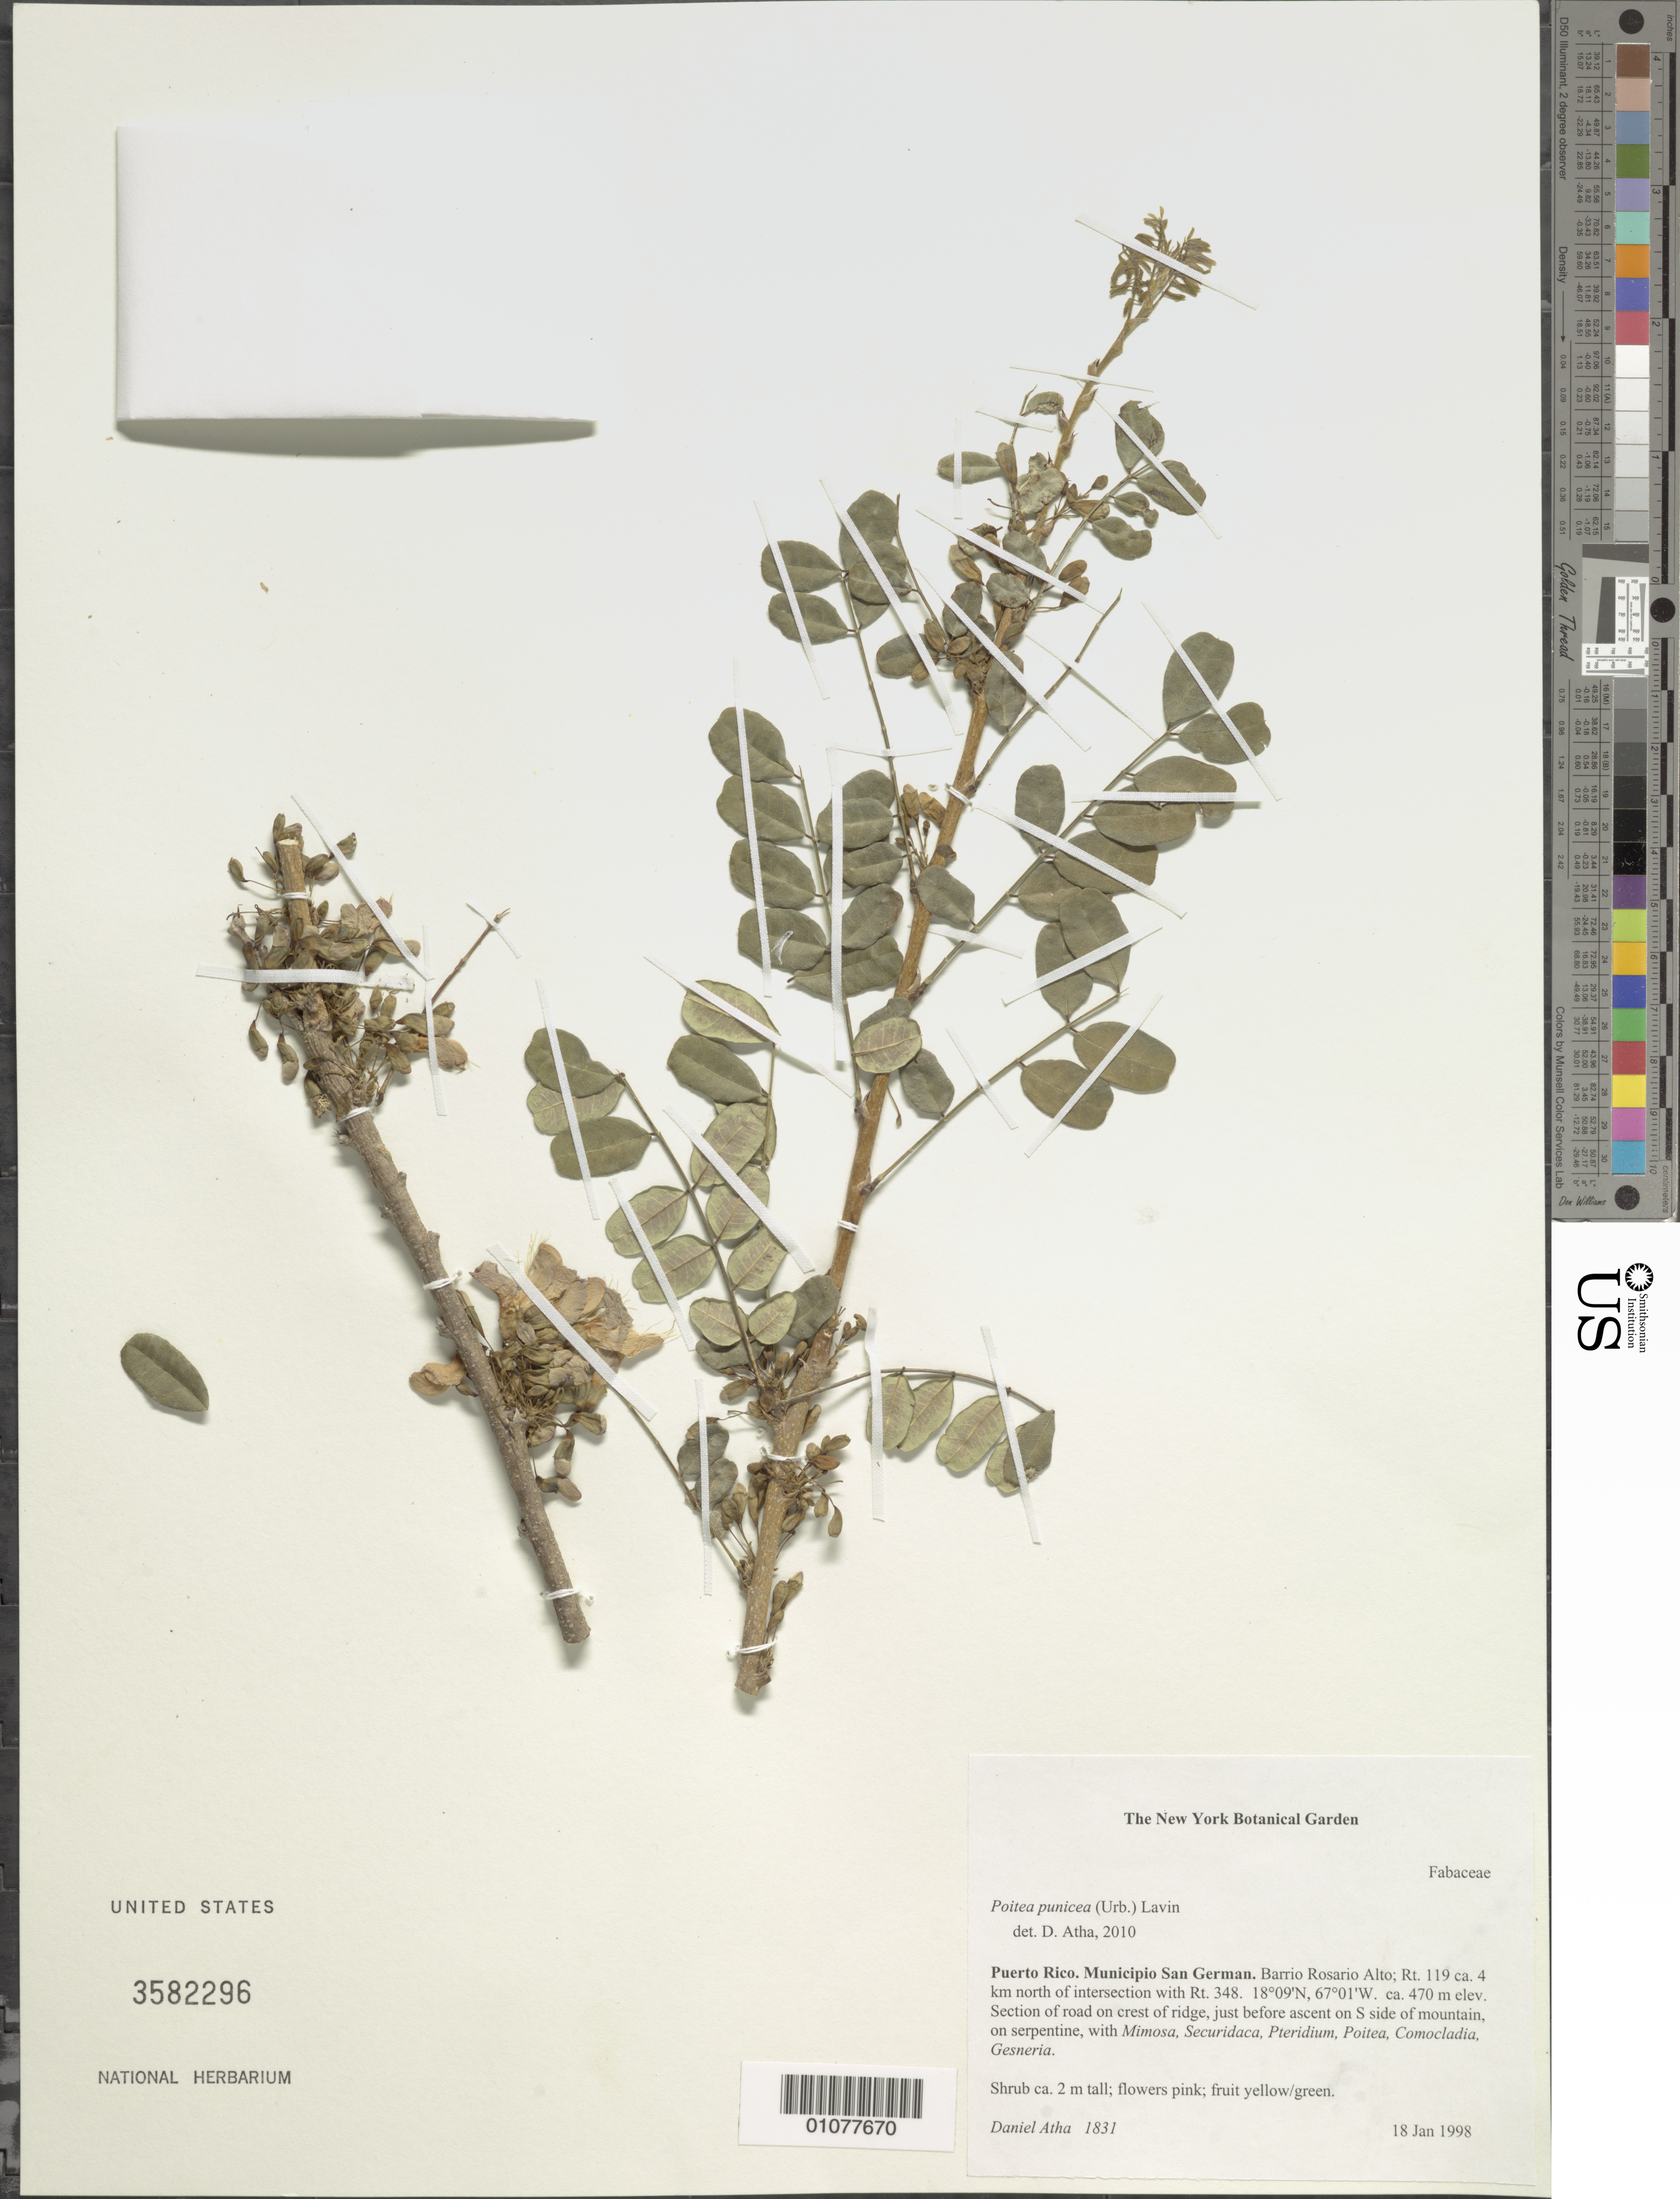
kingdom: Plantae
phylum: Tracheophyta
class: Magnoliopsida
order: Fabales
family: Fabaceae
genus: Poitea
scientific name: Poitea punicea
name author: (Urb.) Lavin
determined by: Atha, D.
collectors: D. Atha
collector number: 1831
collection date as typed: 18 Jan 1998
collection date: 1998-01-18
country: Puerto Rico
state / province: San Germán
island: Puerto Rico I.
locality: Municipio San German; Barrio Rosario Alto; Rt. 119, ca. 4 km N of intersection with Rt. 348.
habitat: Section of road on crest of ridge, just before ascent on S side of mountain, on serpentine with Mimosa, Securidaca, Pteridium, Poitea, Comocladia, and Gesneria.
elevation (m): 470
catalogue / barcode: US 3582296